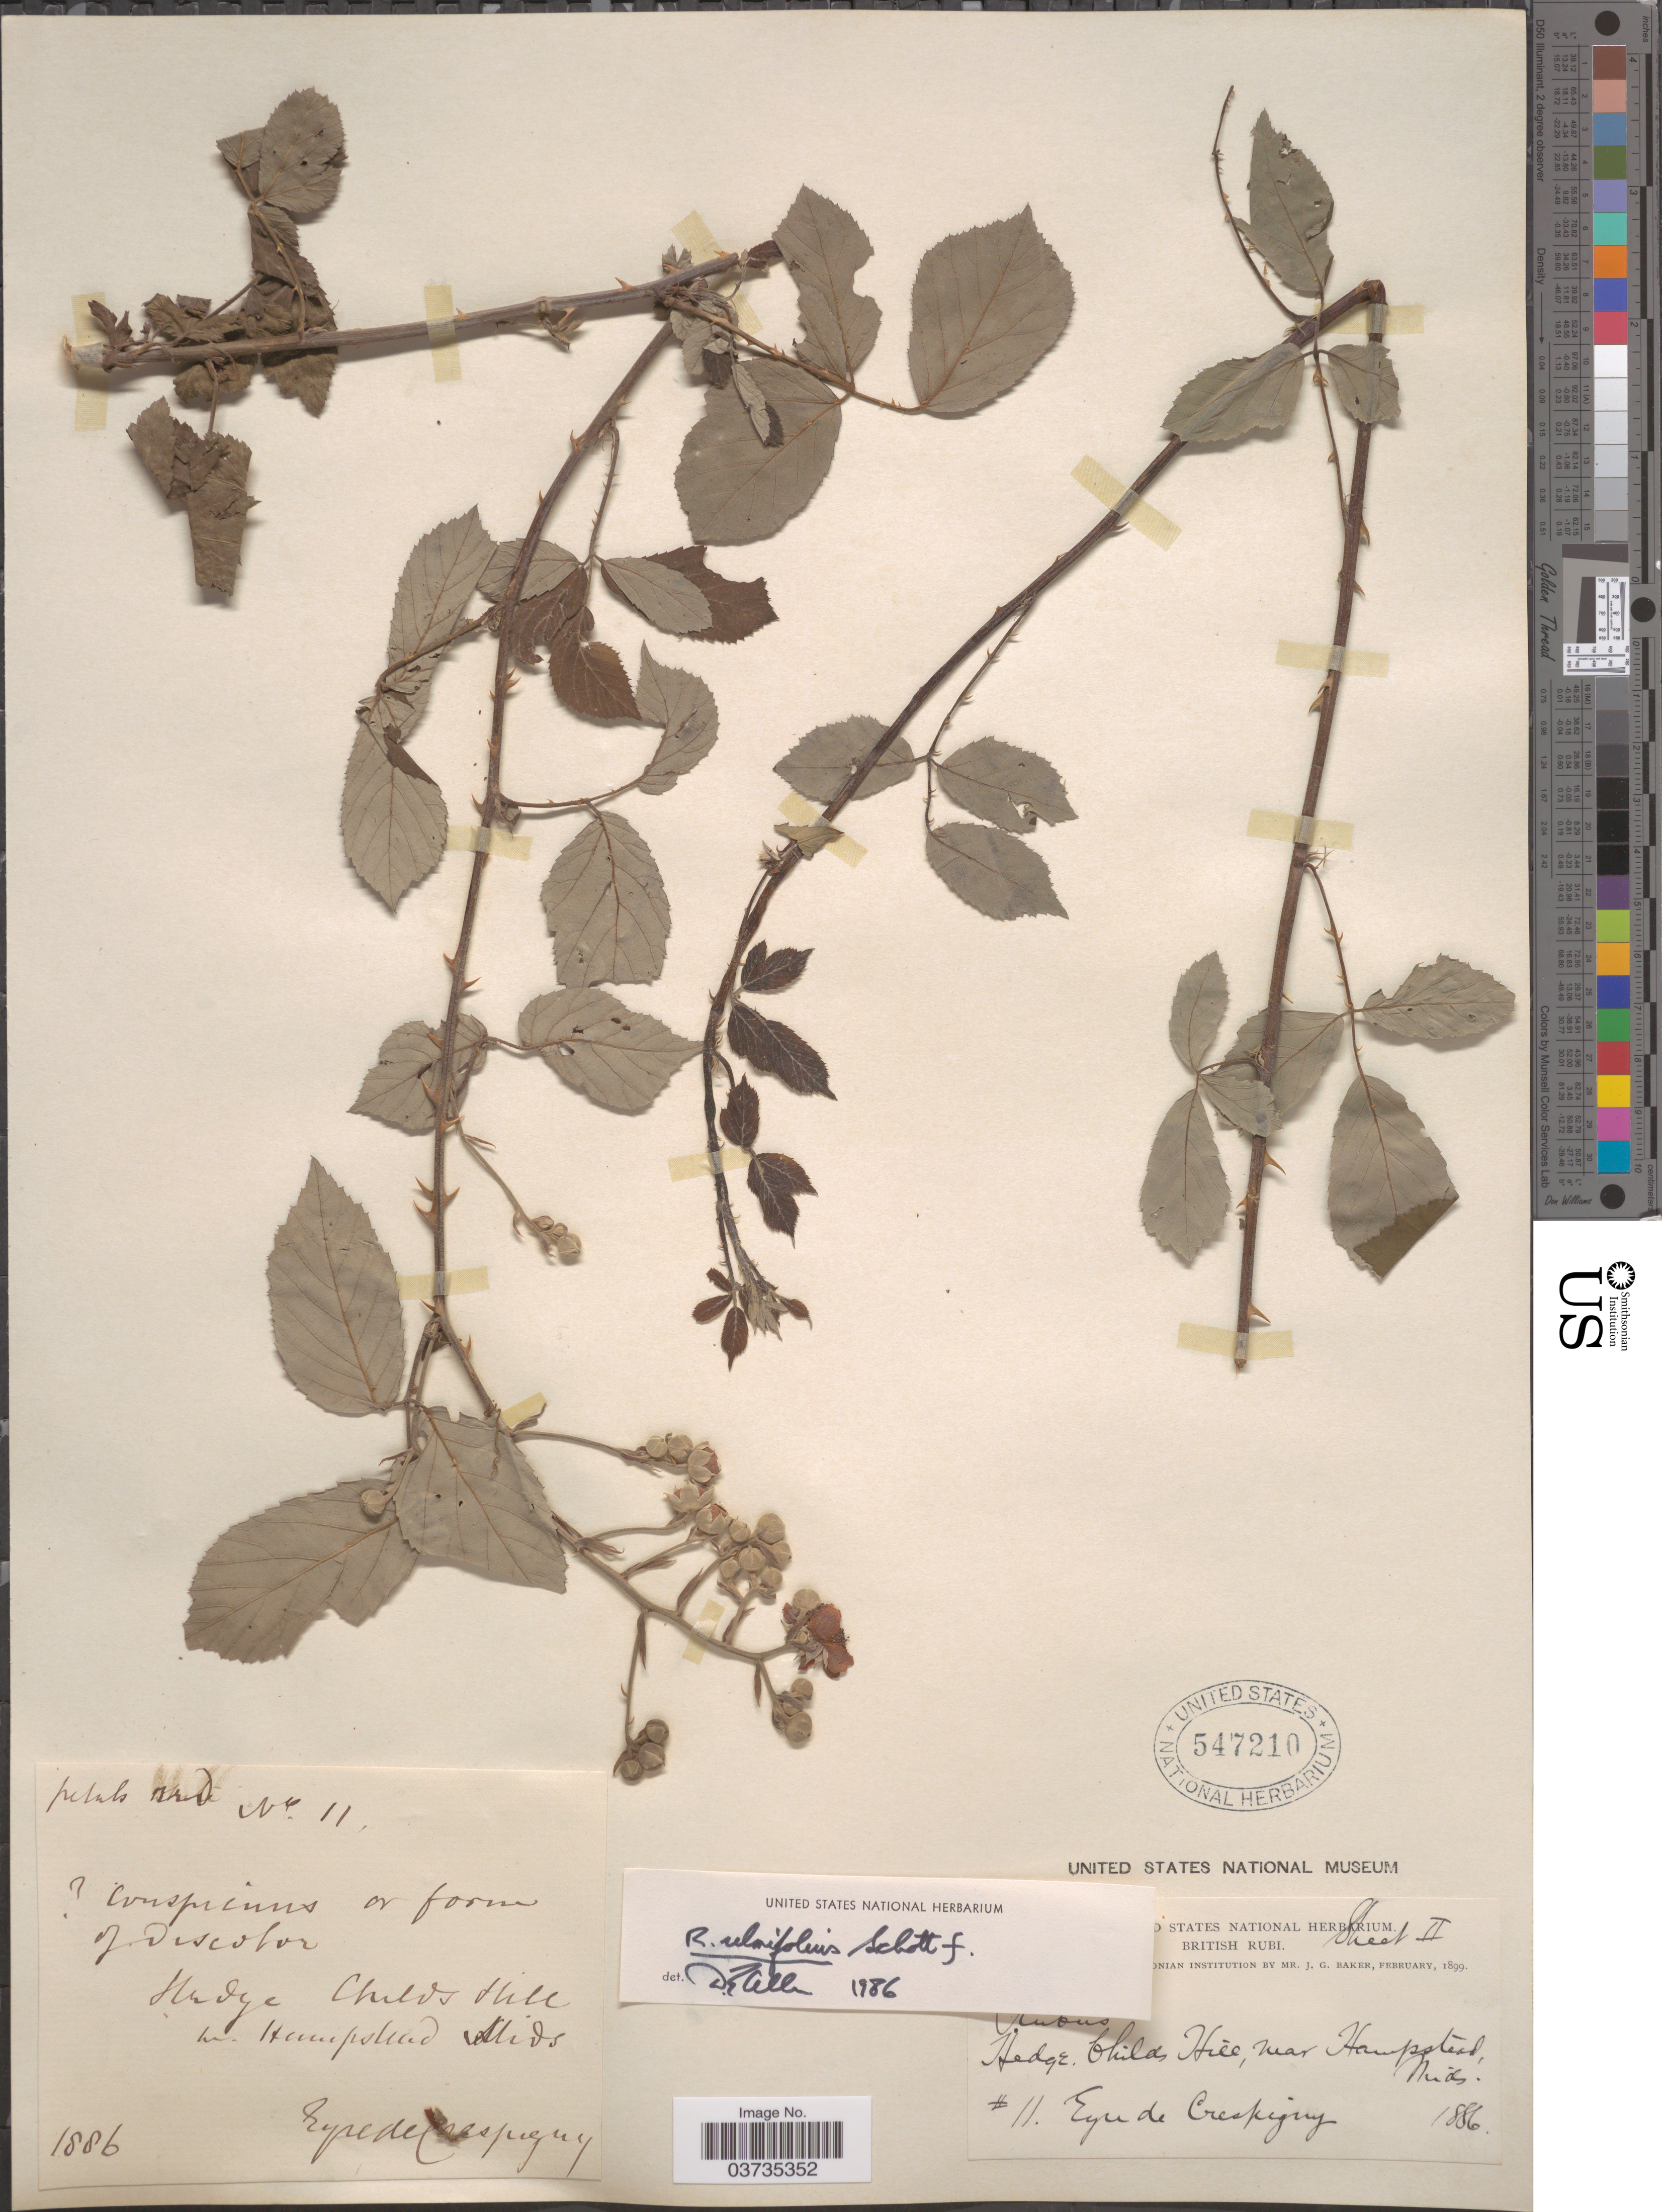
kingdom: Plantae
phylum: Tracheophyta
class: Magnoliopsida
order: Rosales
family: Rosaceae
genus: Rubus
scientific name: Rubus ulmifolius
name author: Schott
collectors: E. de Crespigny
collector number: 11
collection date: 1886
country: United Kingdom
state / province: England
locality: Hedge, Childs Hills, near Hampstead, Mids.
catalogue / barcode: US 547210